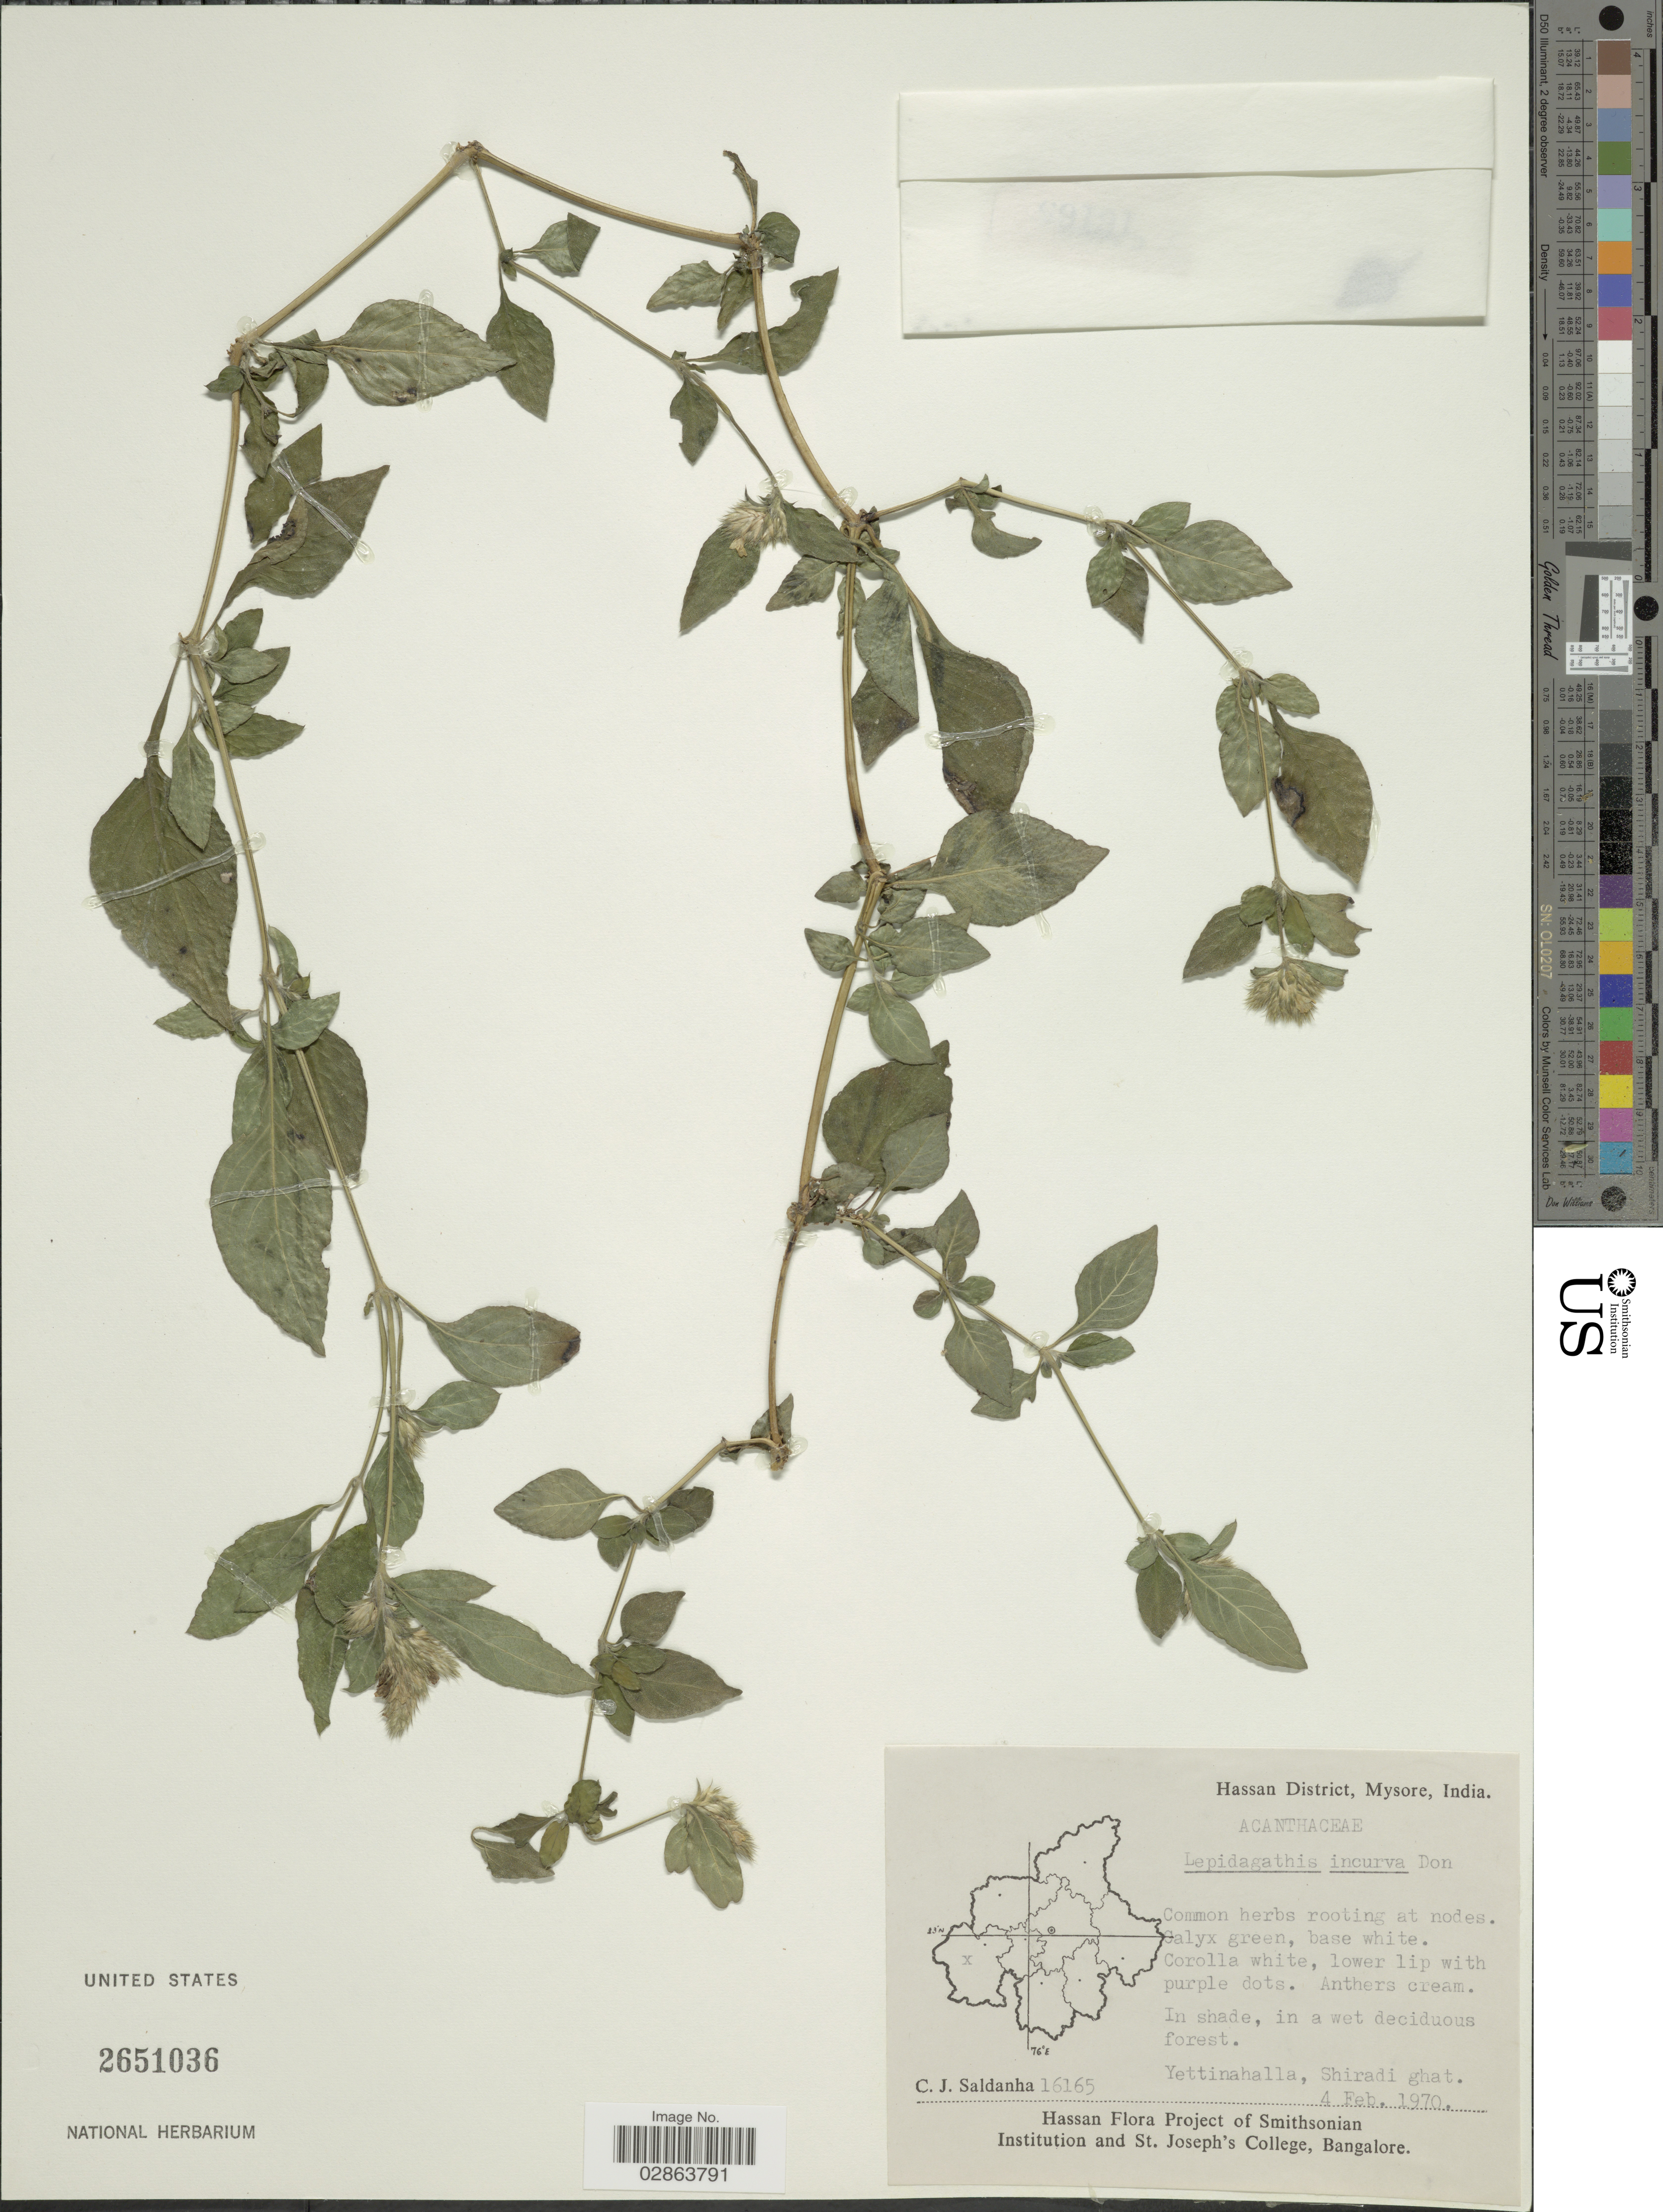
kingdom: Plantae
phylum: Tracheophyta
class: Magnoliopsida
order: Lamiales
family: Acanthaceae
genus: Lepidagathis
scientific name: Lepidagathis incurva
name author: Buch.-Ham. ex D. Don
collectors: C. J. Saldanha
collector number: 16165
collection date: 1970-02-04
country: India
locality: Hassan District, Mysore, India, Yettinahalla, Shiradi ghat.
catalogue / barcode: US 2651036